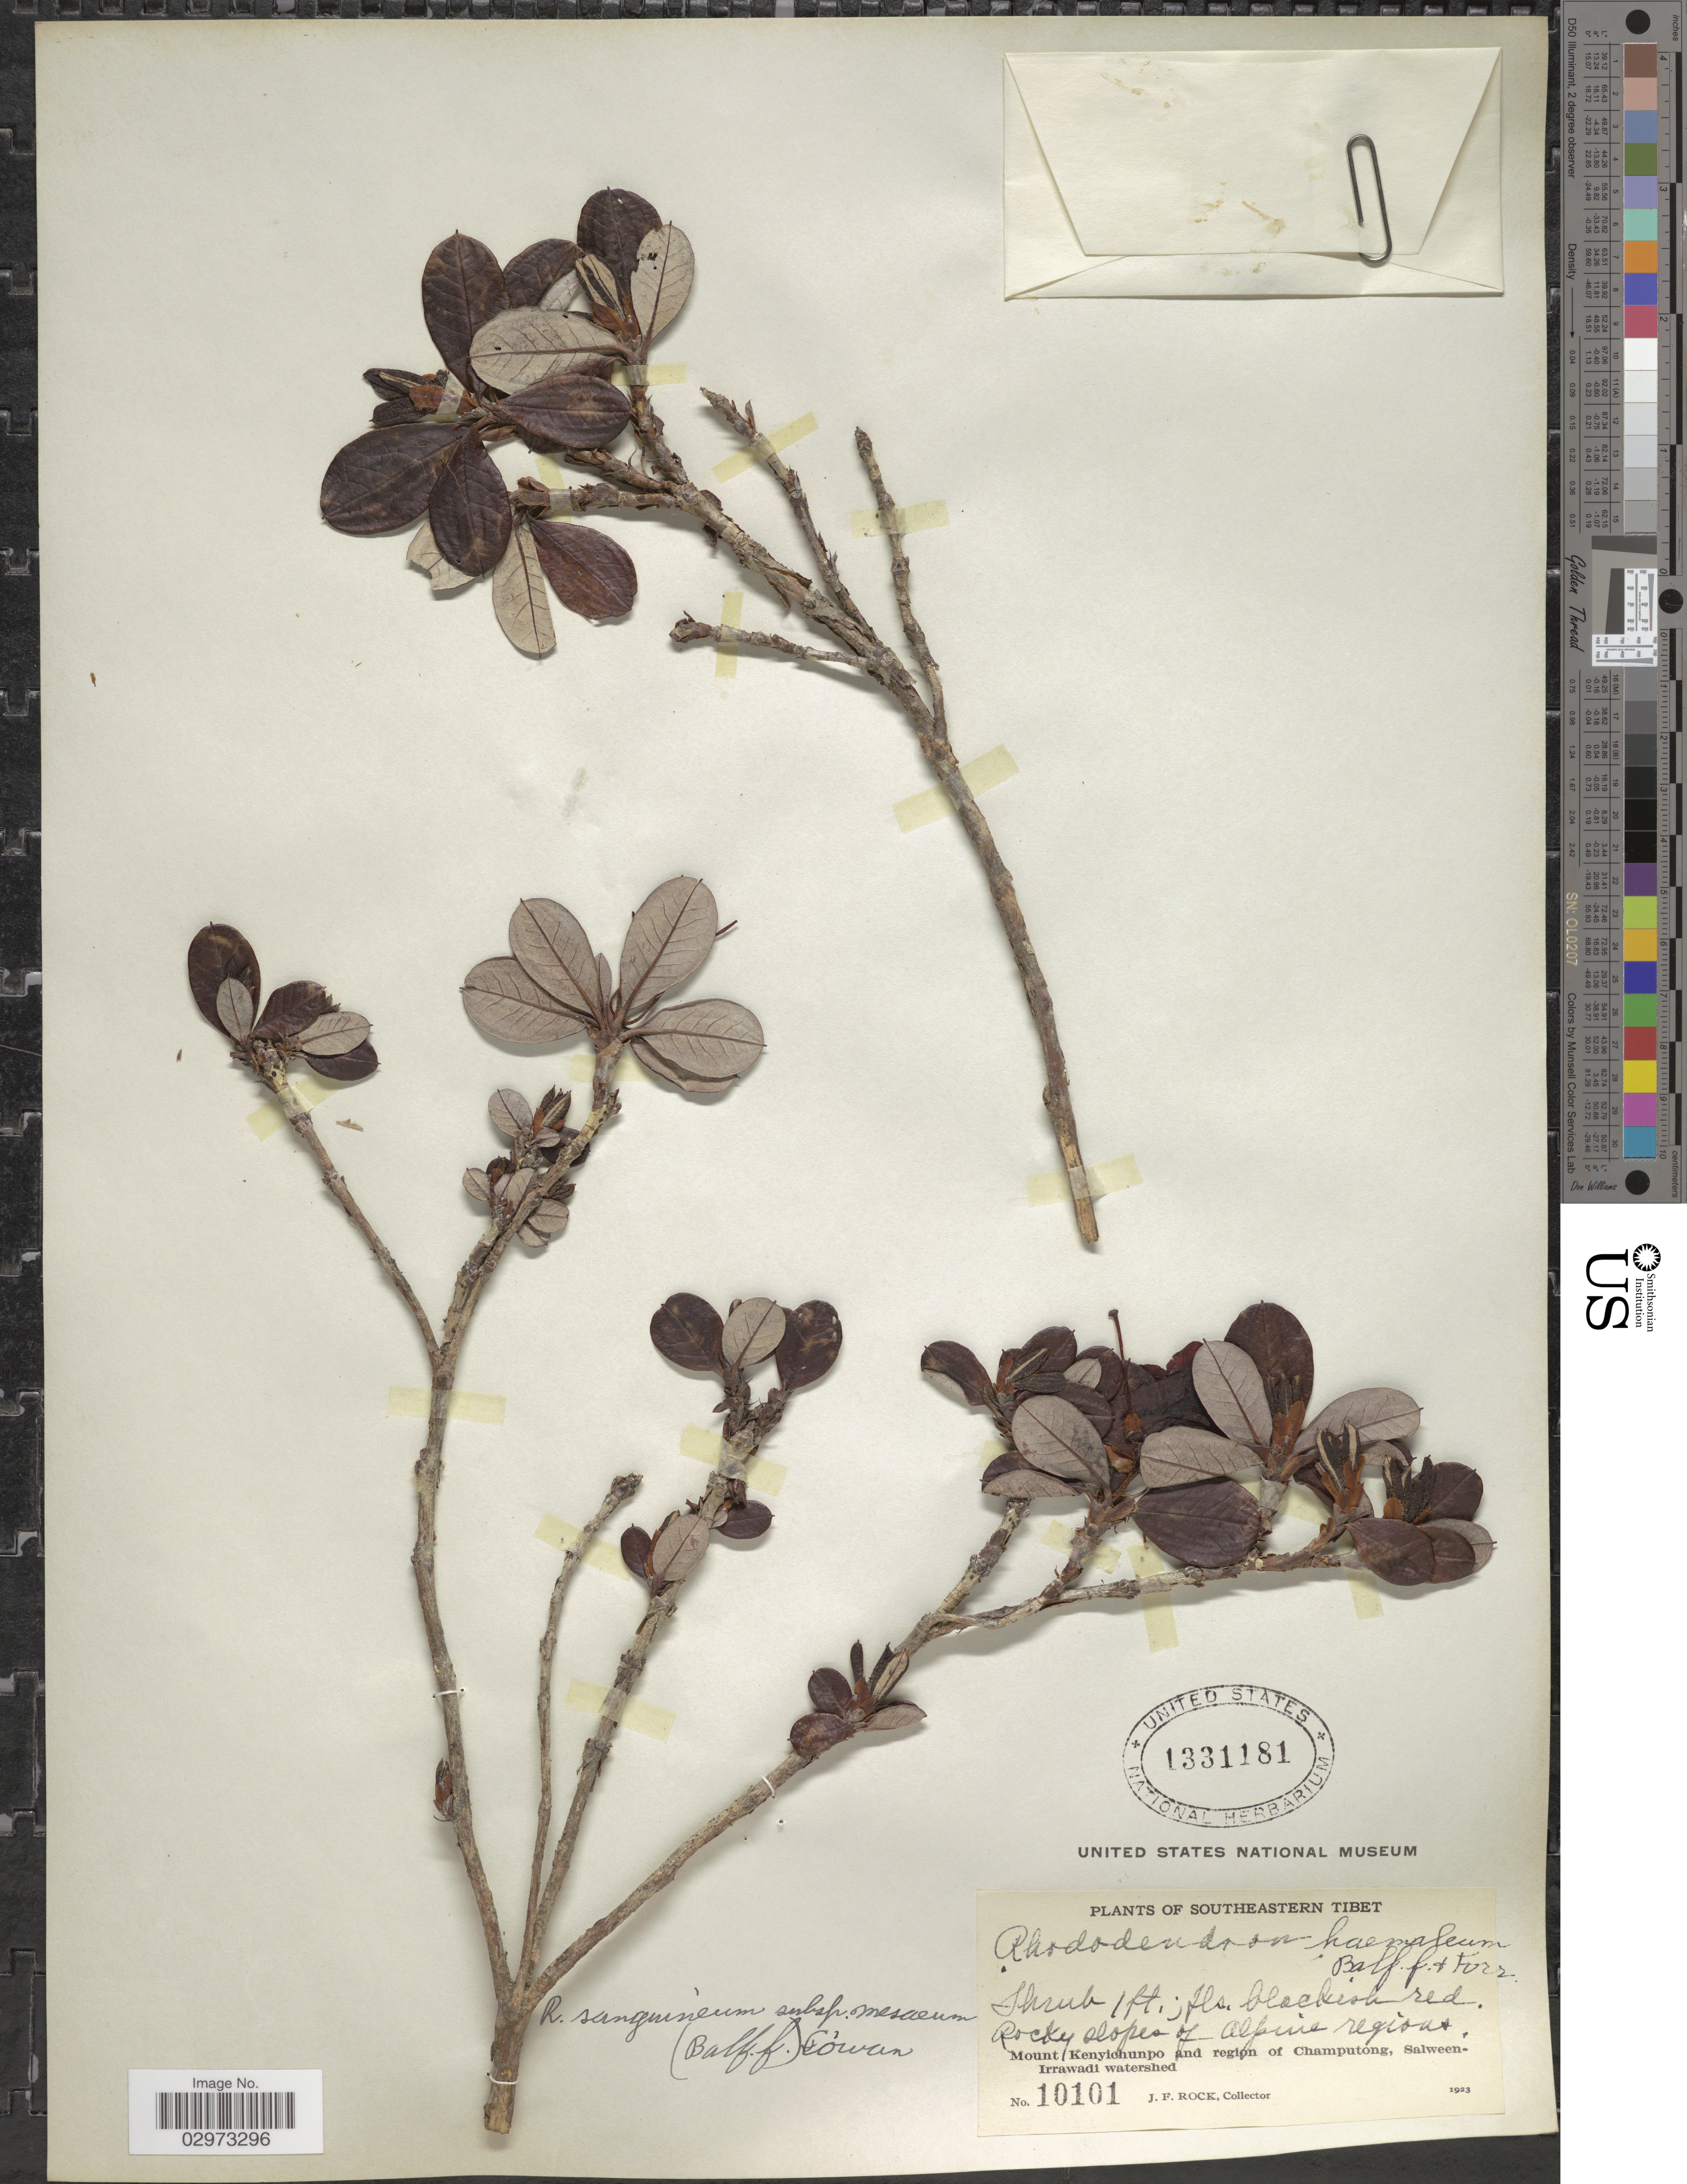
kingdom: Plantae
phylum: Tracheophyta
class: Magnoliopsida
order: Ericales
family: Ericaceae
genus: Rhododendron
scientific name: Rhododendron sanguineum subsp. mesaeum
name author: Balf. f. ex Cowan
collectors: J. Rock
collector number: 10101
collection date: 1923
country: China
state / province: Xizang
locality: Southeastern Tibet. Rocky slopes of alpine regions. Mount Kenyichunpo and region of Champutong, Salween-Irrawadi watershed.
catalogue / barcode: US 1331181